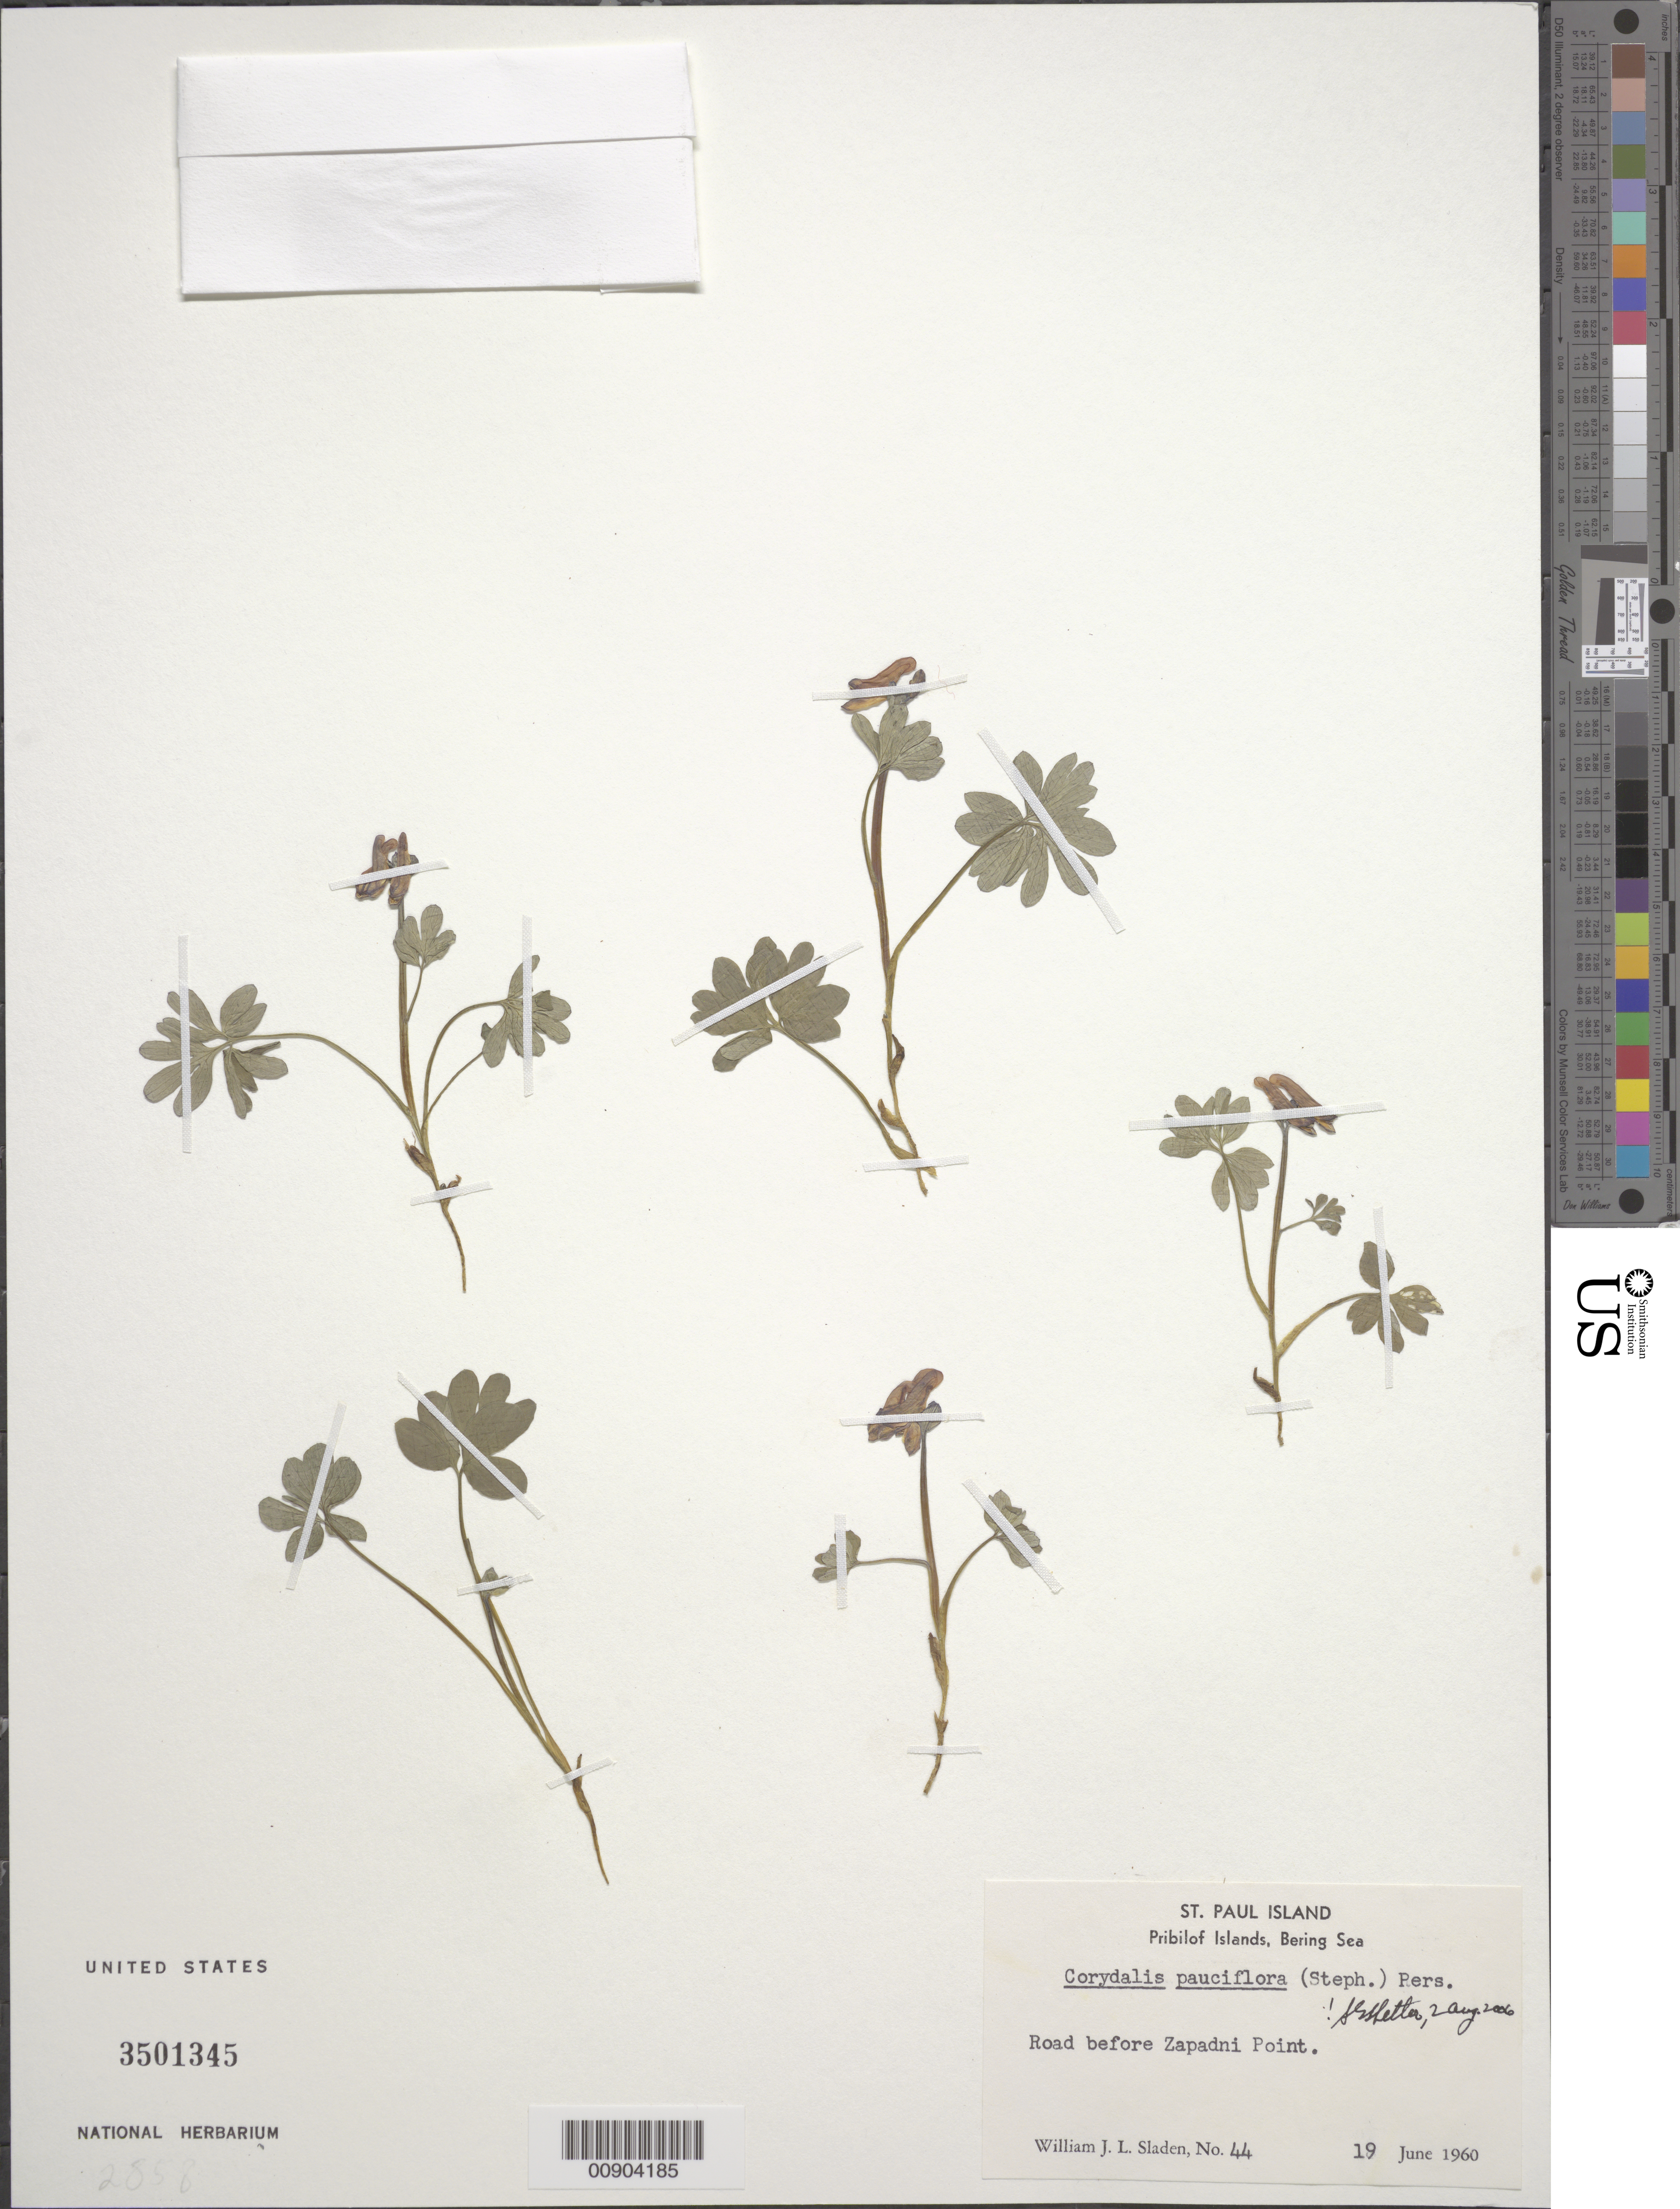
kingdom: Plantae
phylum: Tracheophyta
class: Magnoliopsida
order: Ranunculales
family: Papaveraceae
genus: Corydalis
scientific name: Corydalis pauciflora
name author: (Stephan) Pers.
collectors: W. Sladen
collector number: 44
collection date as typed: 19 Jun 1960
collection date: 1960-06-19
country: United States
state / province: Alaska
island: St. Paul Island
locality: Road before Zapadni Point., Bering Sea, Pribilof Islands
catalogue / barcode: US 3501345